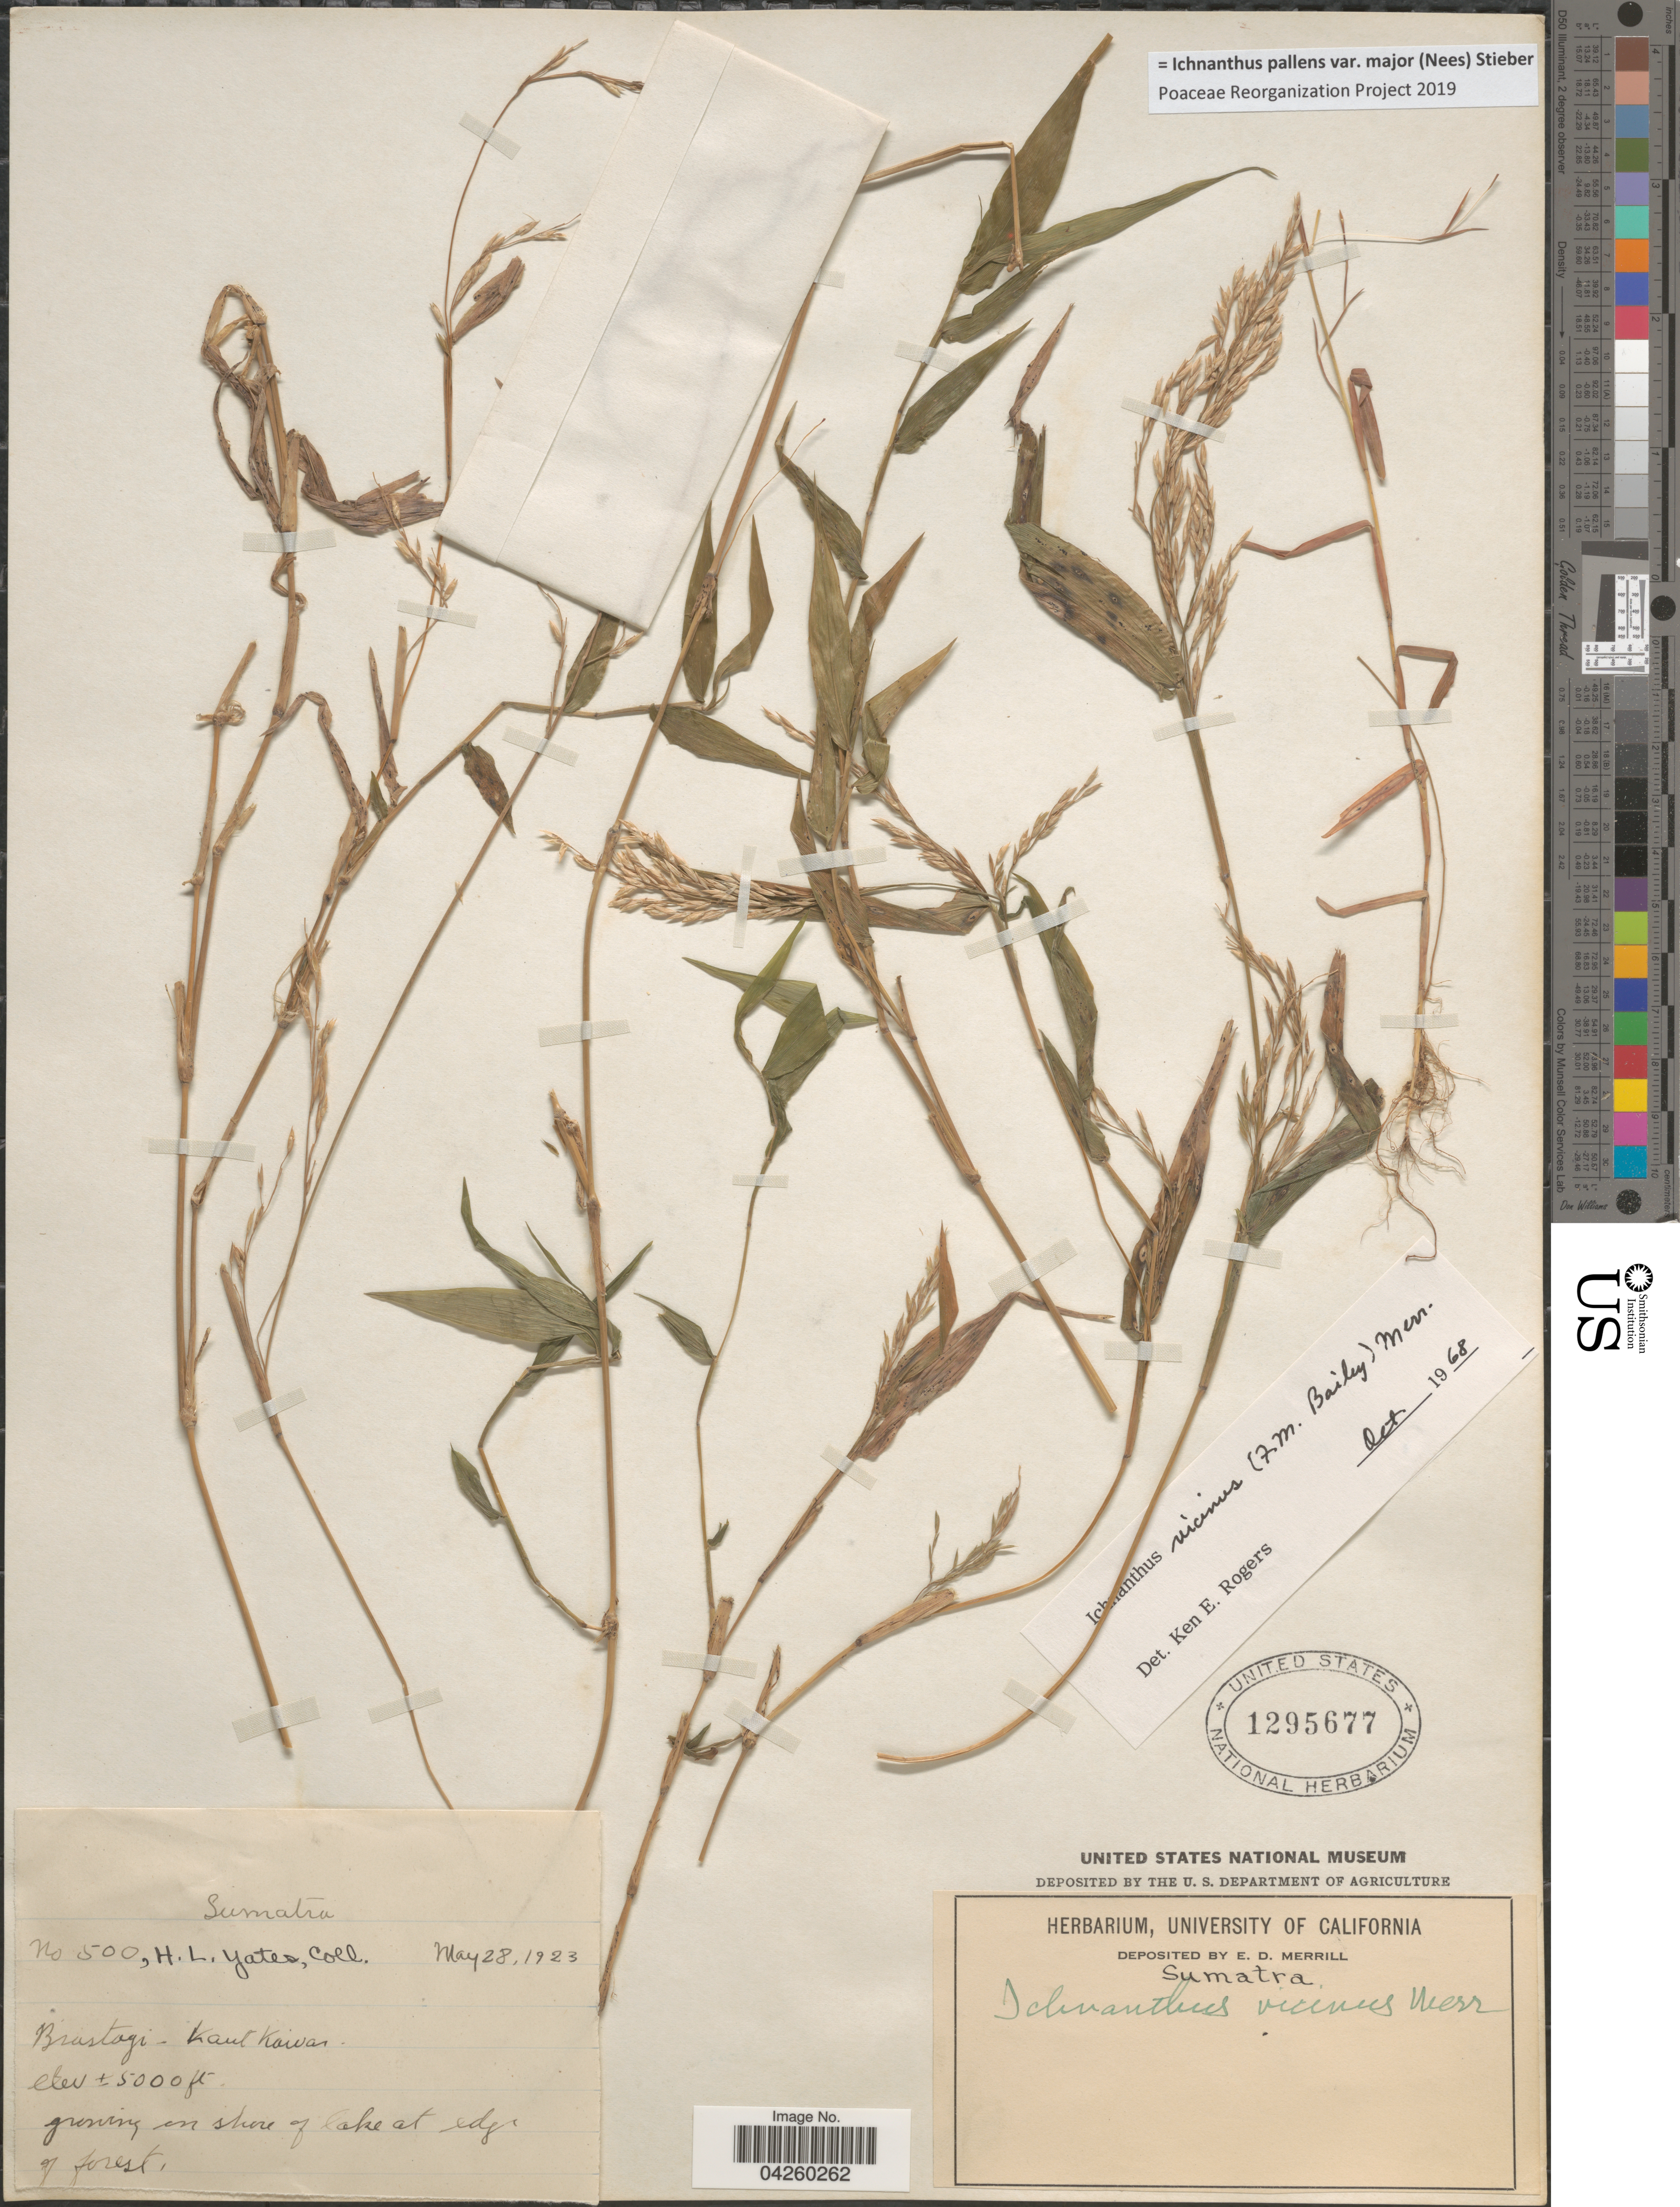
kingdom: Plantae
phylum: Tracheophyta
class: Liliopsida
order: Poales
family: Poaceae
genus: Ichnanthus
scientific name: Ichnanthus pallens var. major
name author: (Nees) Stieber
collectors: H. Yates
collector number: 500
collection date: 1923-05-28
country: Indonesia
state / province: Sumatra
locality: Brastagi. Laut Kawar.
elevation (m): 1524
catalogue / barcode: US 1295677